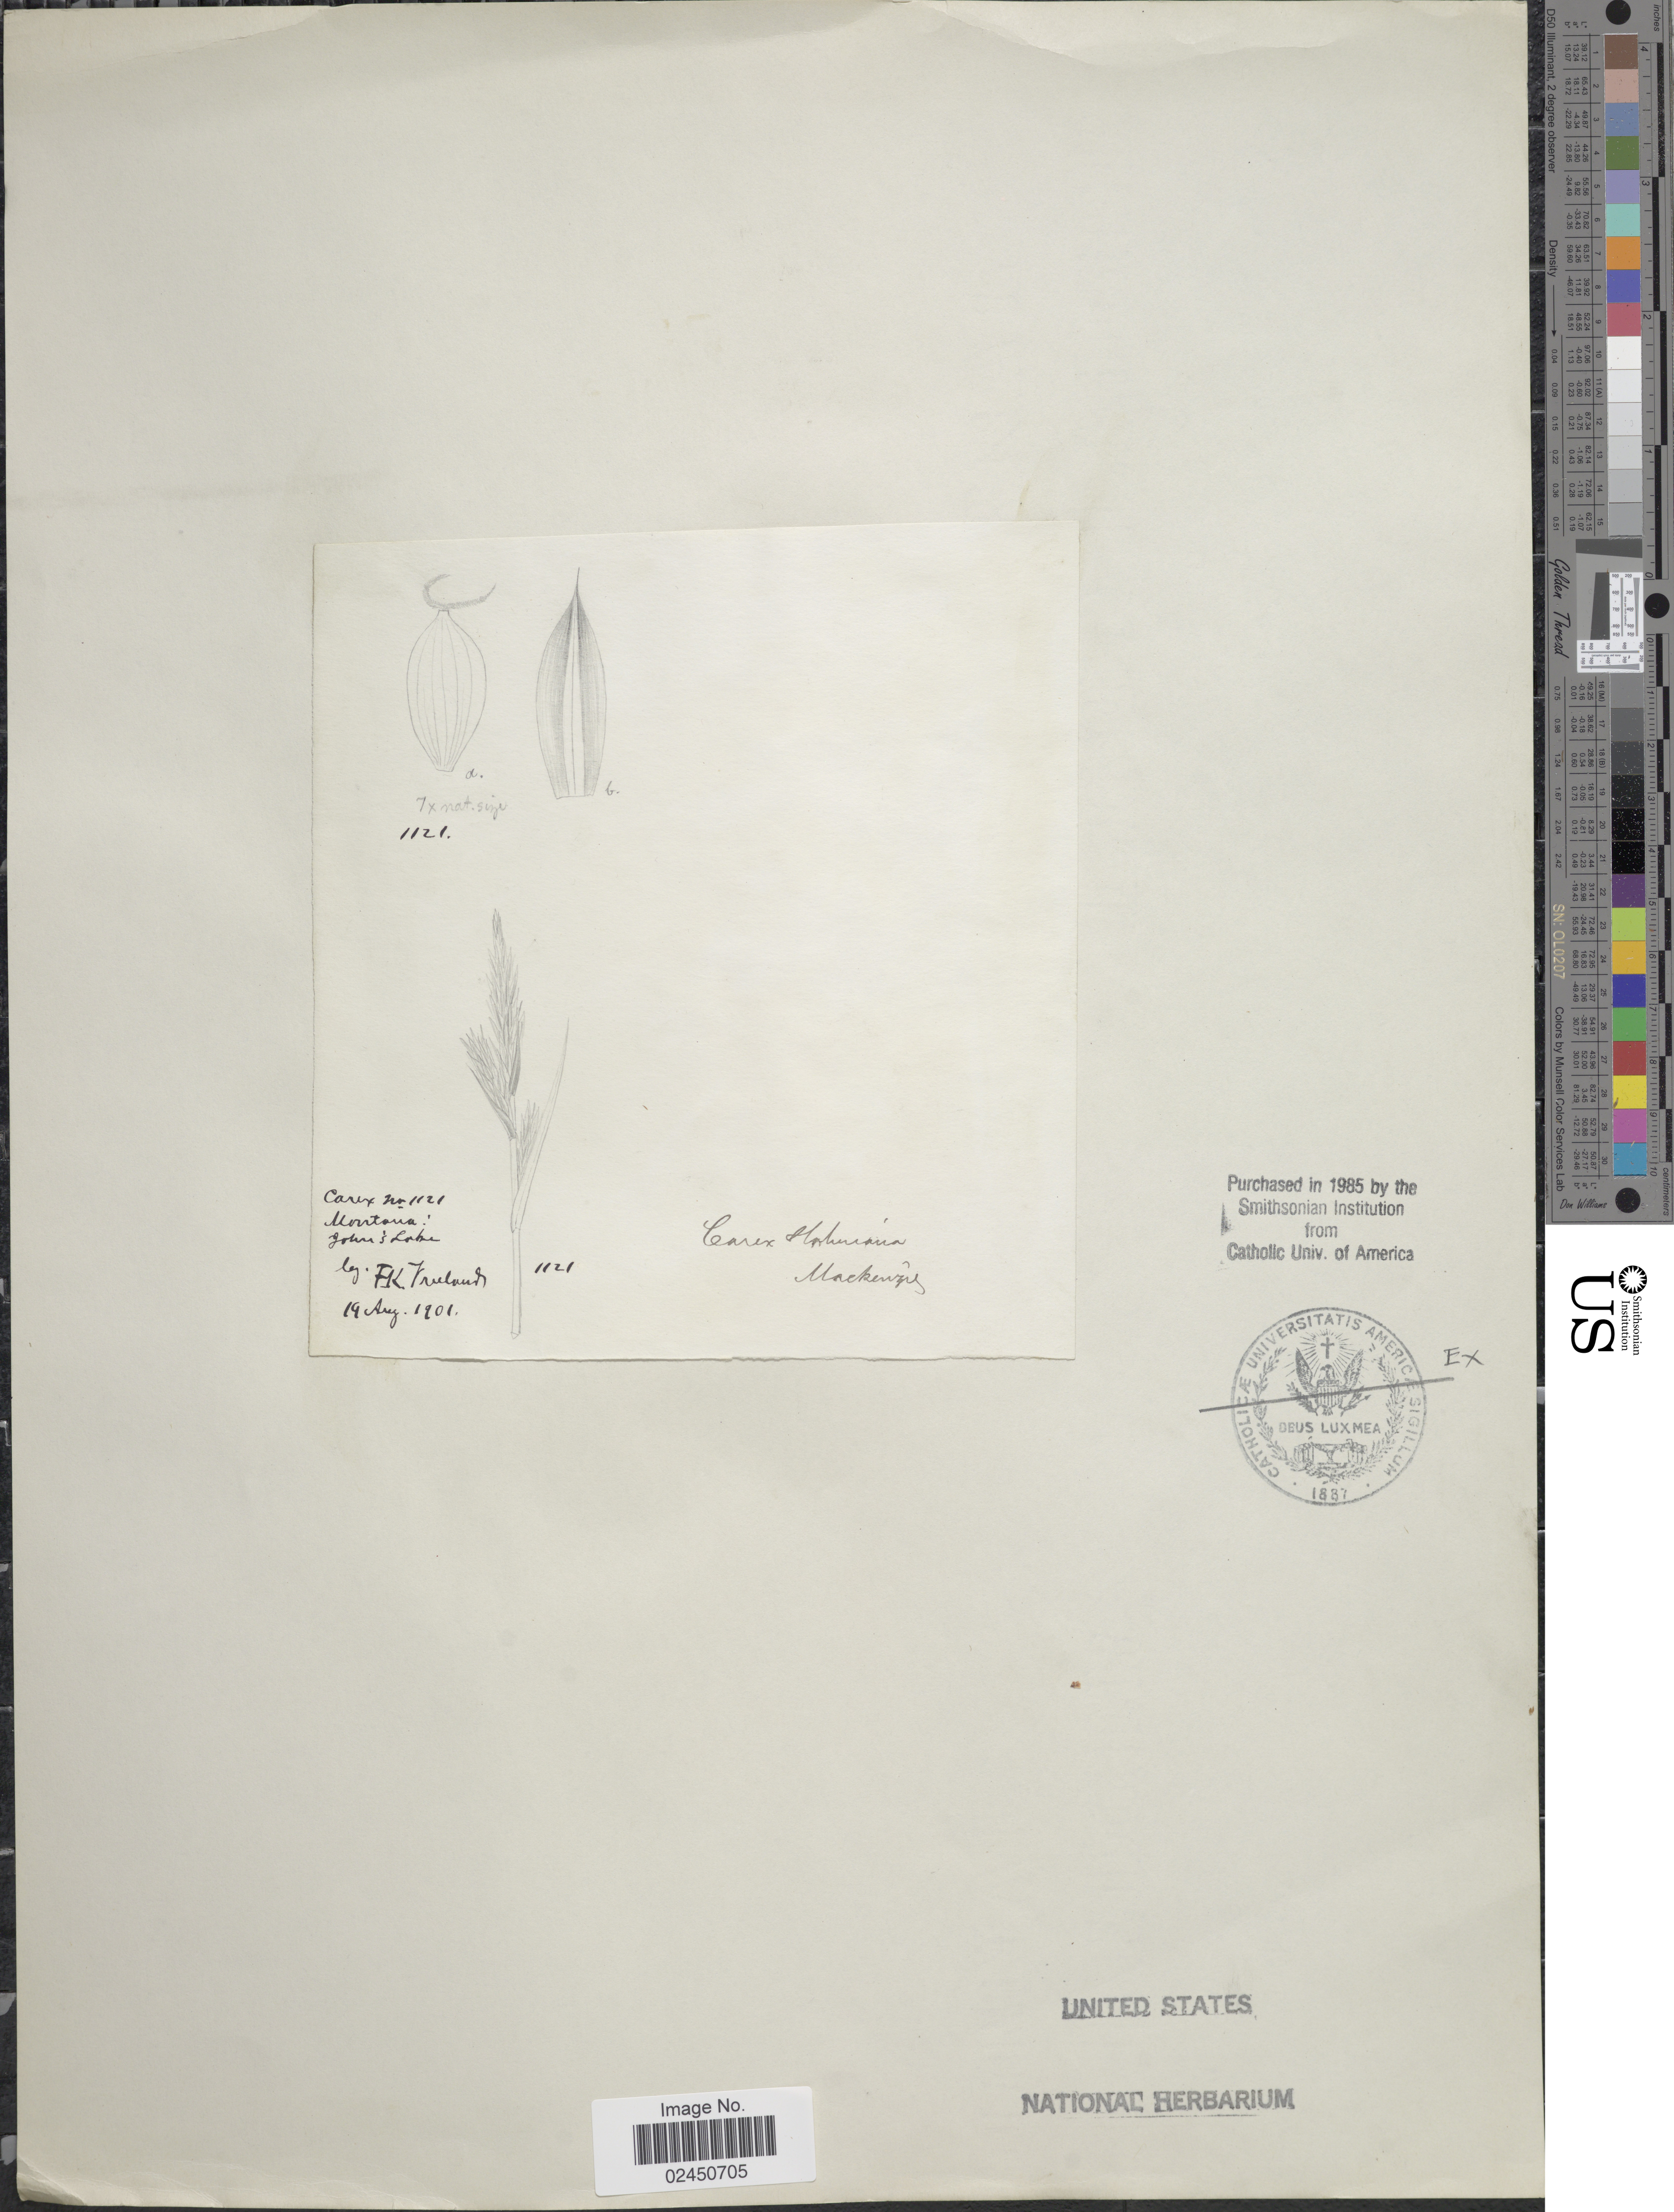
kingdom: Plantae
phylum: Tracheophyta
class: Liliopsida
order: Poales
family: Cyperaceae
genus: Carex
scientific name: Carex montana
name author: L.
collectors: F. Freeland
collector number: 1121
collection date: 1901-08-19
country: United States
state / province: Montana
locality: John's Lake